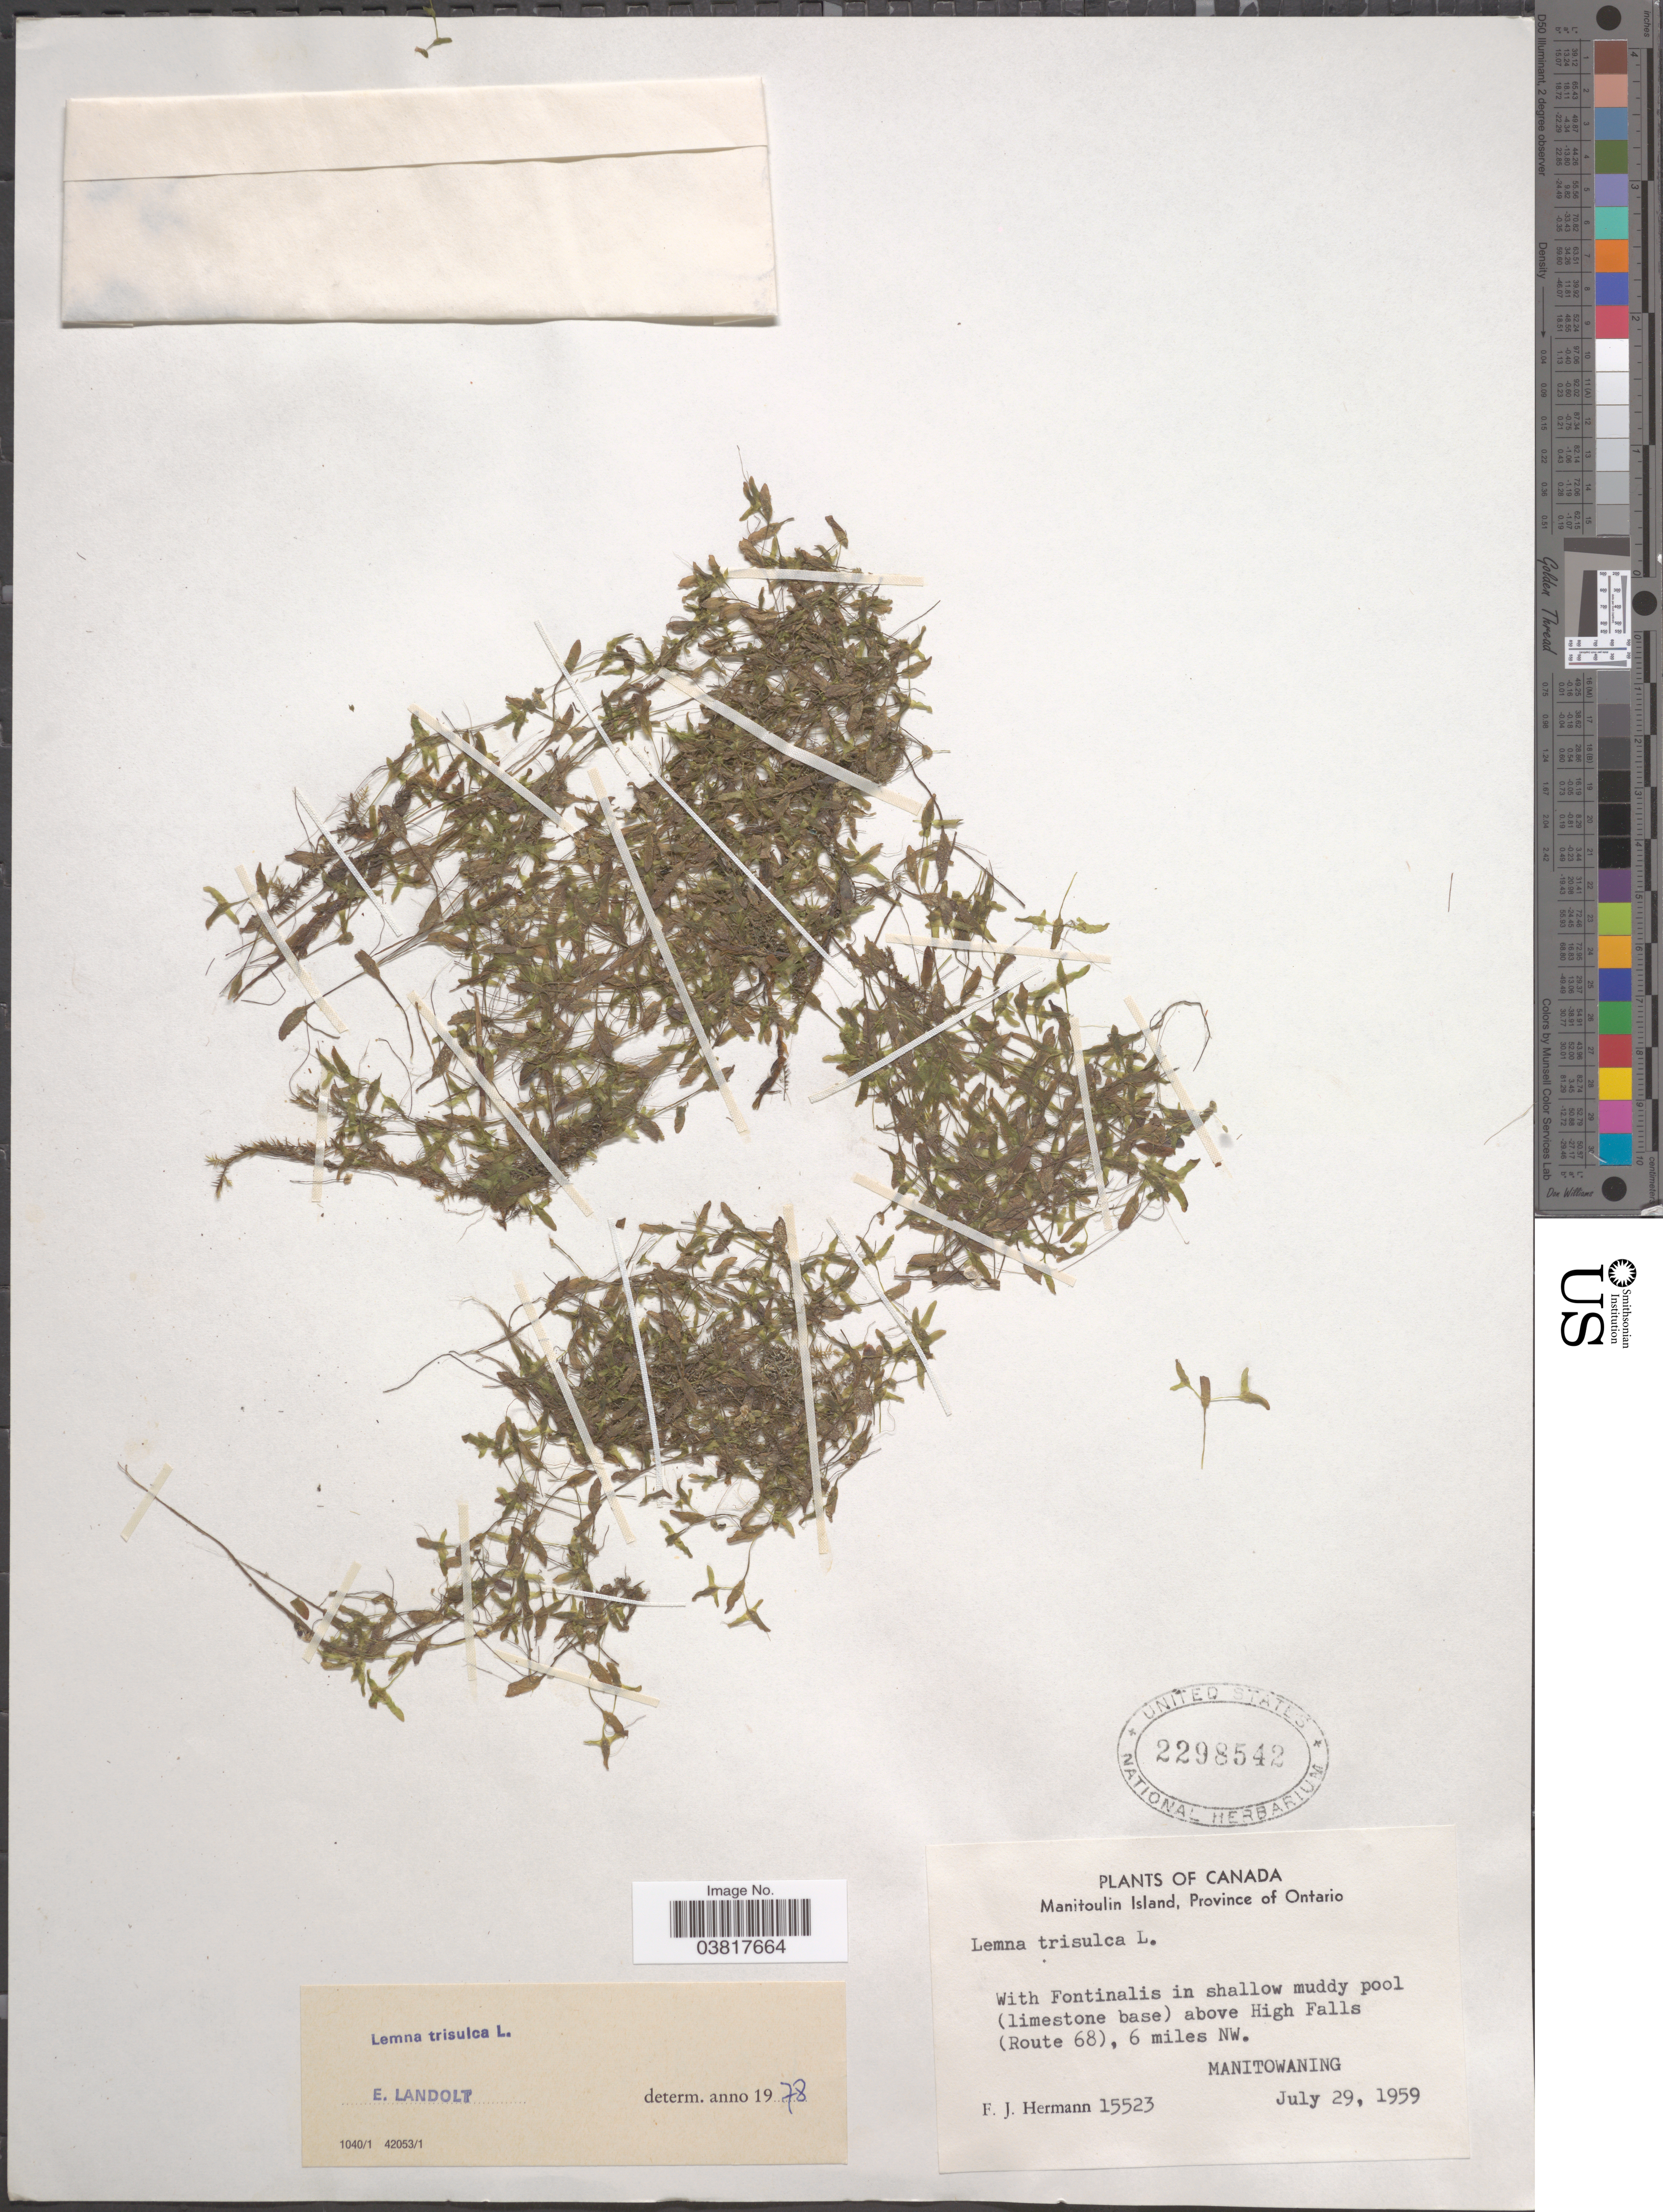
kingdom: Plantae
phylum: Tracheophyta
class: Liliopsida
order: Alismatales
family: Araceae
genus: Lemna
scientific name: Lemna trisulca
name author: L.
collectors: F. J. Hermann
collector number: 15523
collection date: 1959-07-29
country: Canada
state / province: Ontario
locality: Manitoulin Island. In shallow muddy pool (limestone base) above High Falls (Route 68), 6 miles NW. Manitowaning.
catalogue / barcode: US 2298542